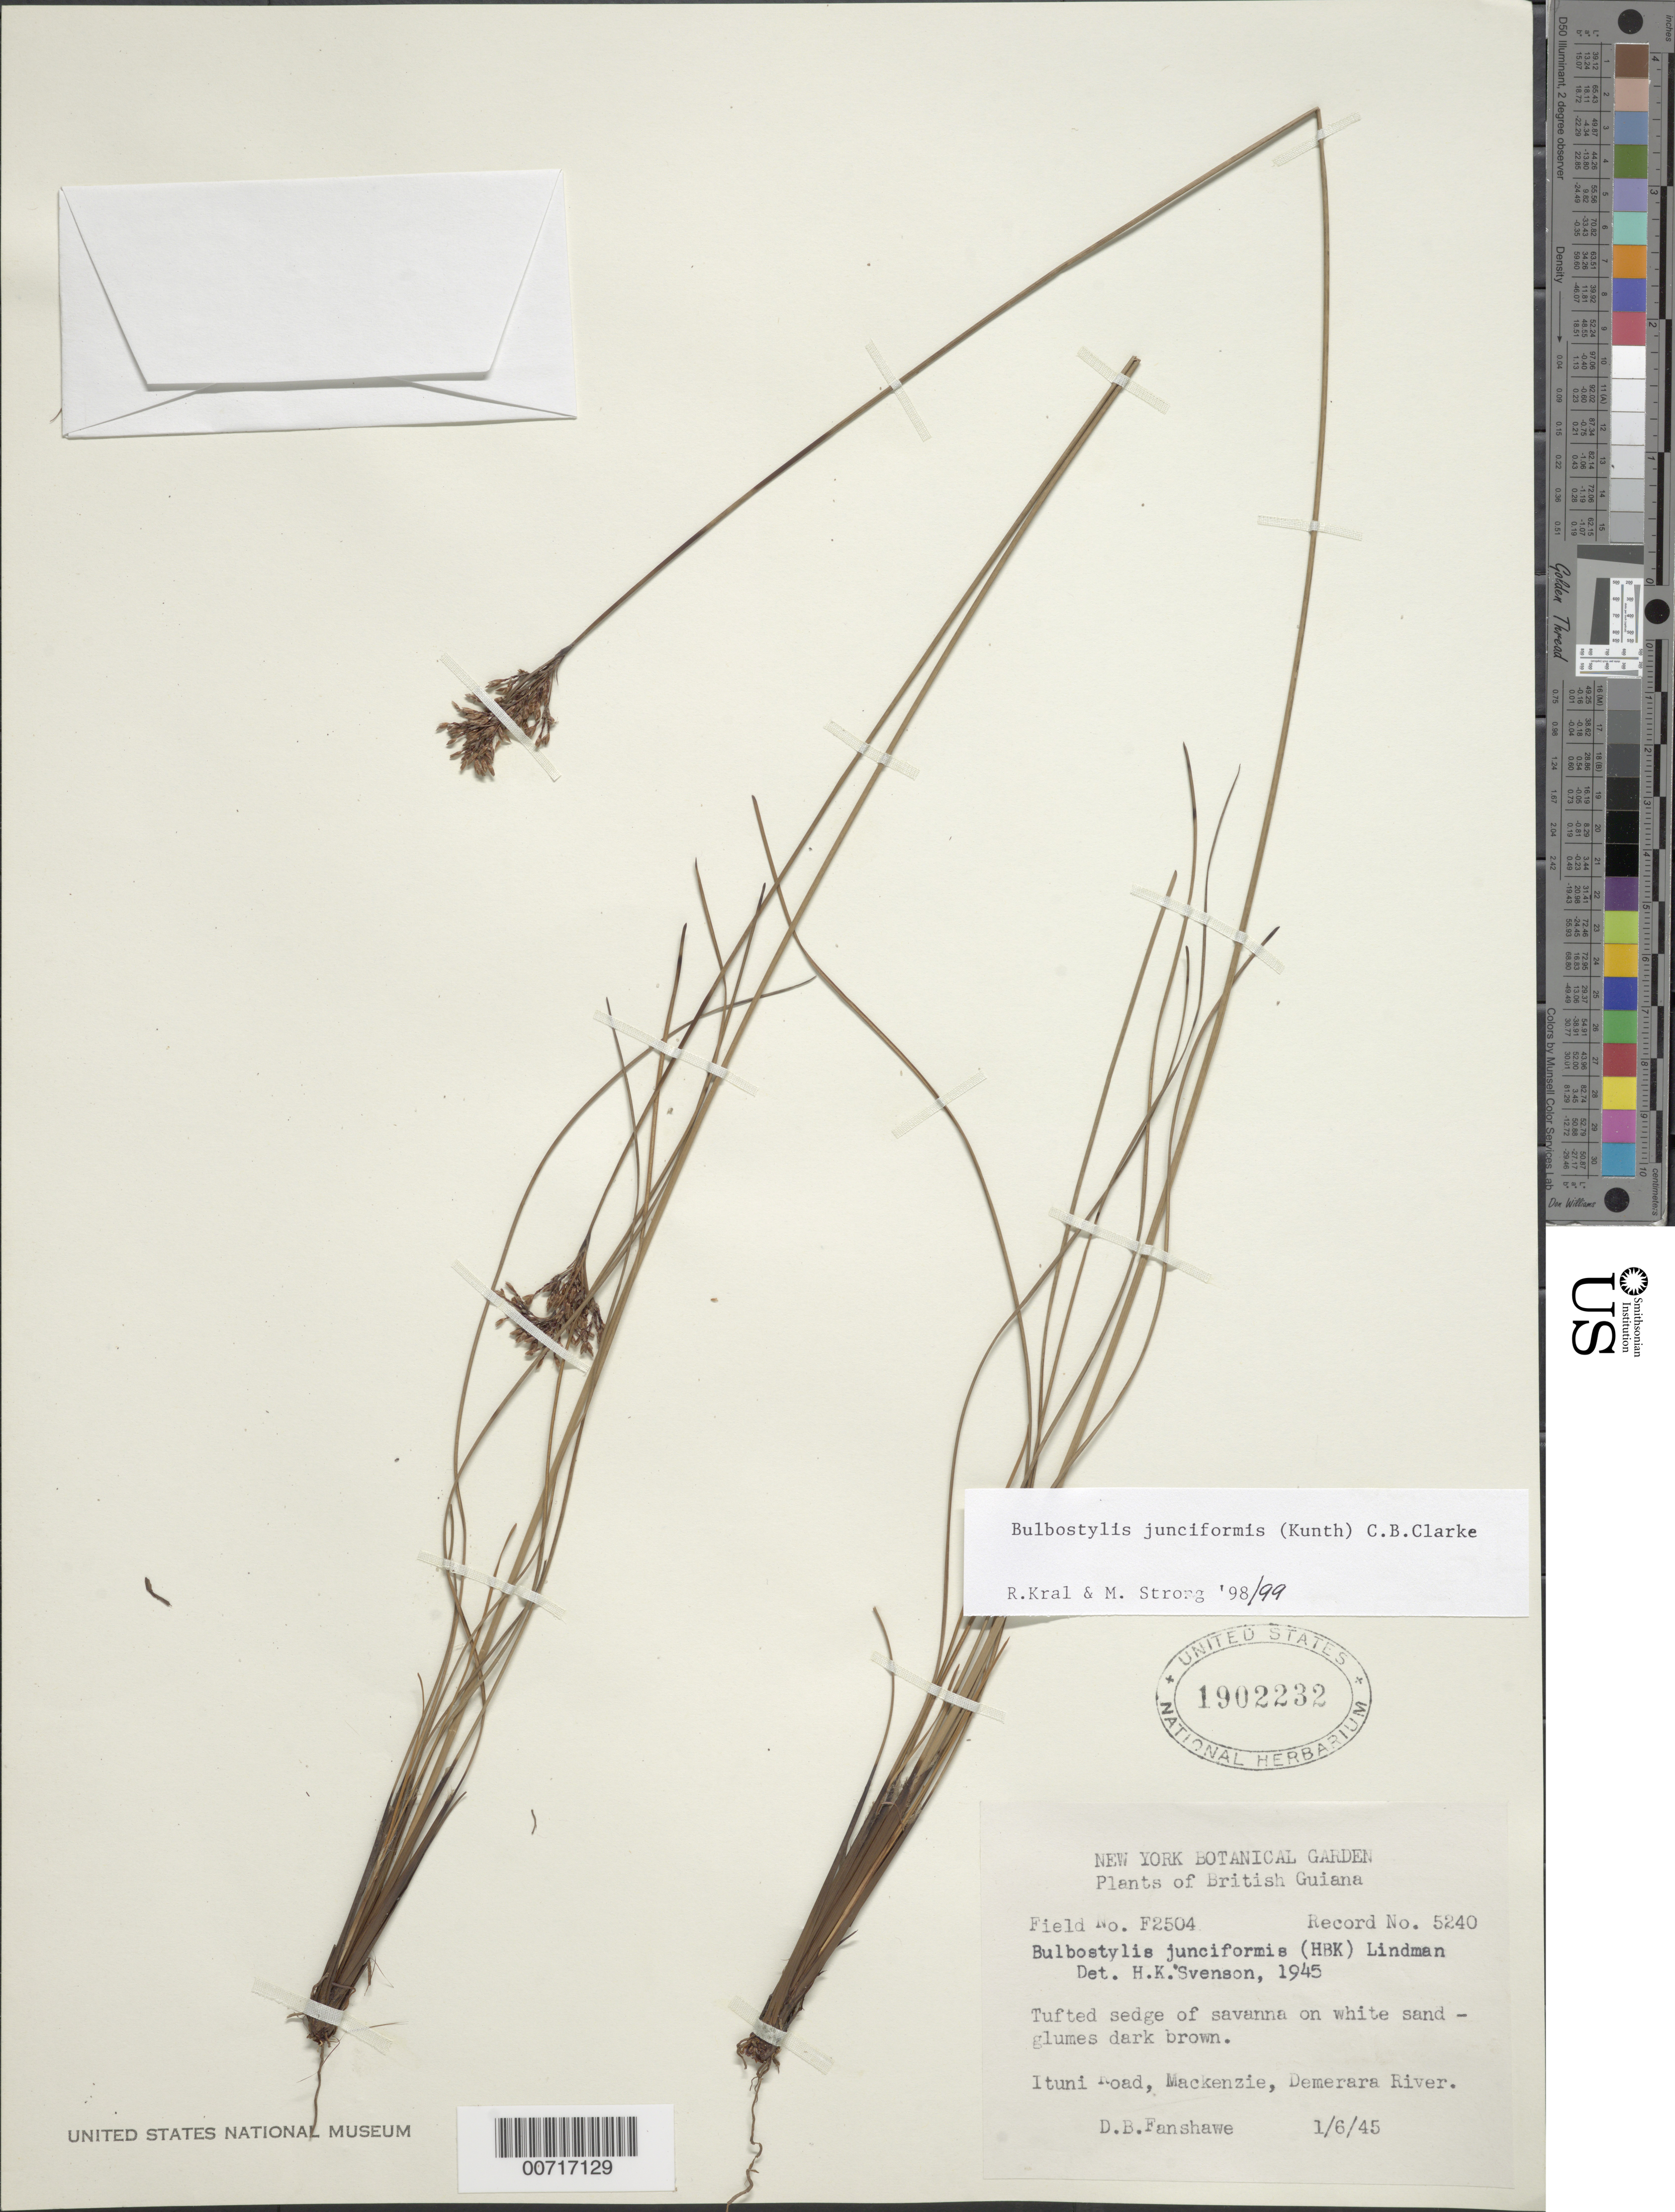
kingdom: Plantae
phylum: Tracheophyta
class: Liliopsida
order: Poales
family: Cyperaceae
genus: Bulbostylis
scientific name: Bulbostylis junciformis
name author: (Kunth) C.B. Clarke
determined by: Kral, R.; Strong, M. T.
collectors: D. B. Fanshawe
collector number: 5240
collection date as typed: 1-Jun-45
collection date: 1945-06-01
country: Guyana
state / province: U. Demerara-Berbice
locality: Ituni Road, Mackenzie, Demerara River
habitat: Savanna, white sand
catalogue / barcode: US 1902232